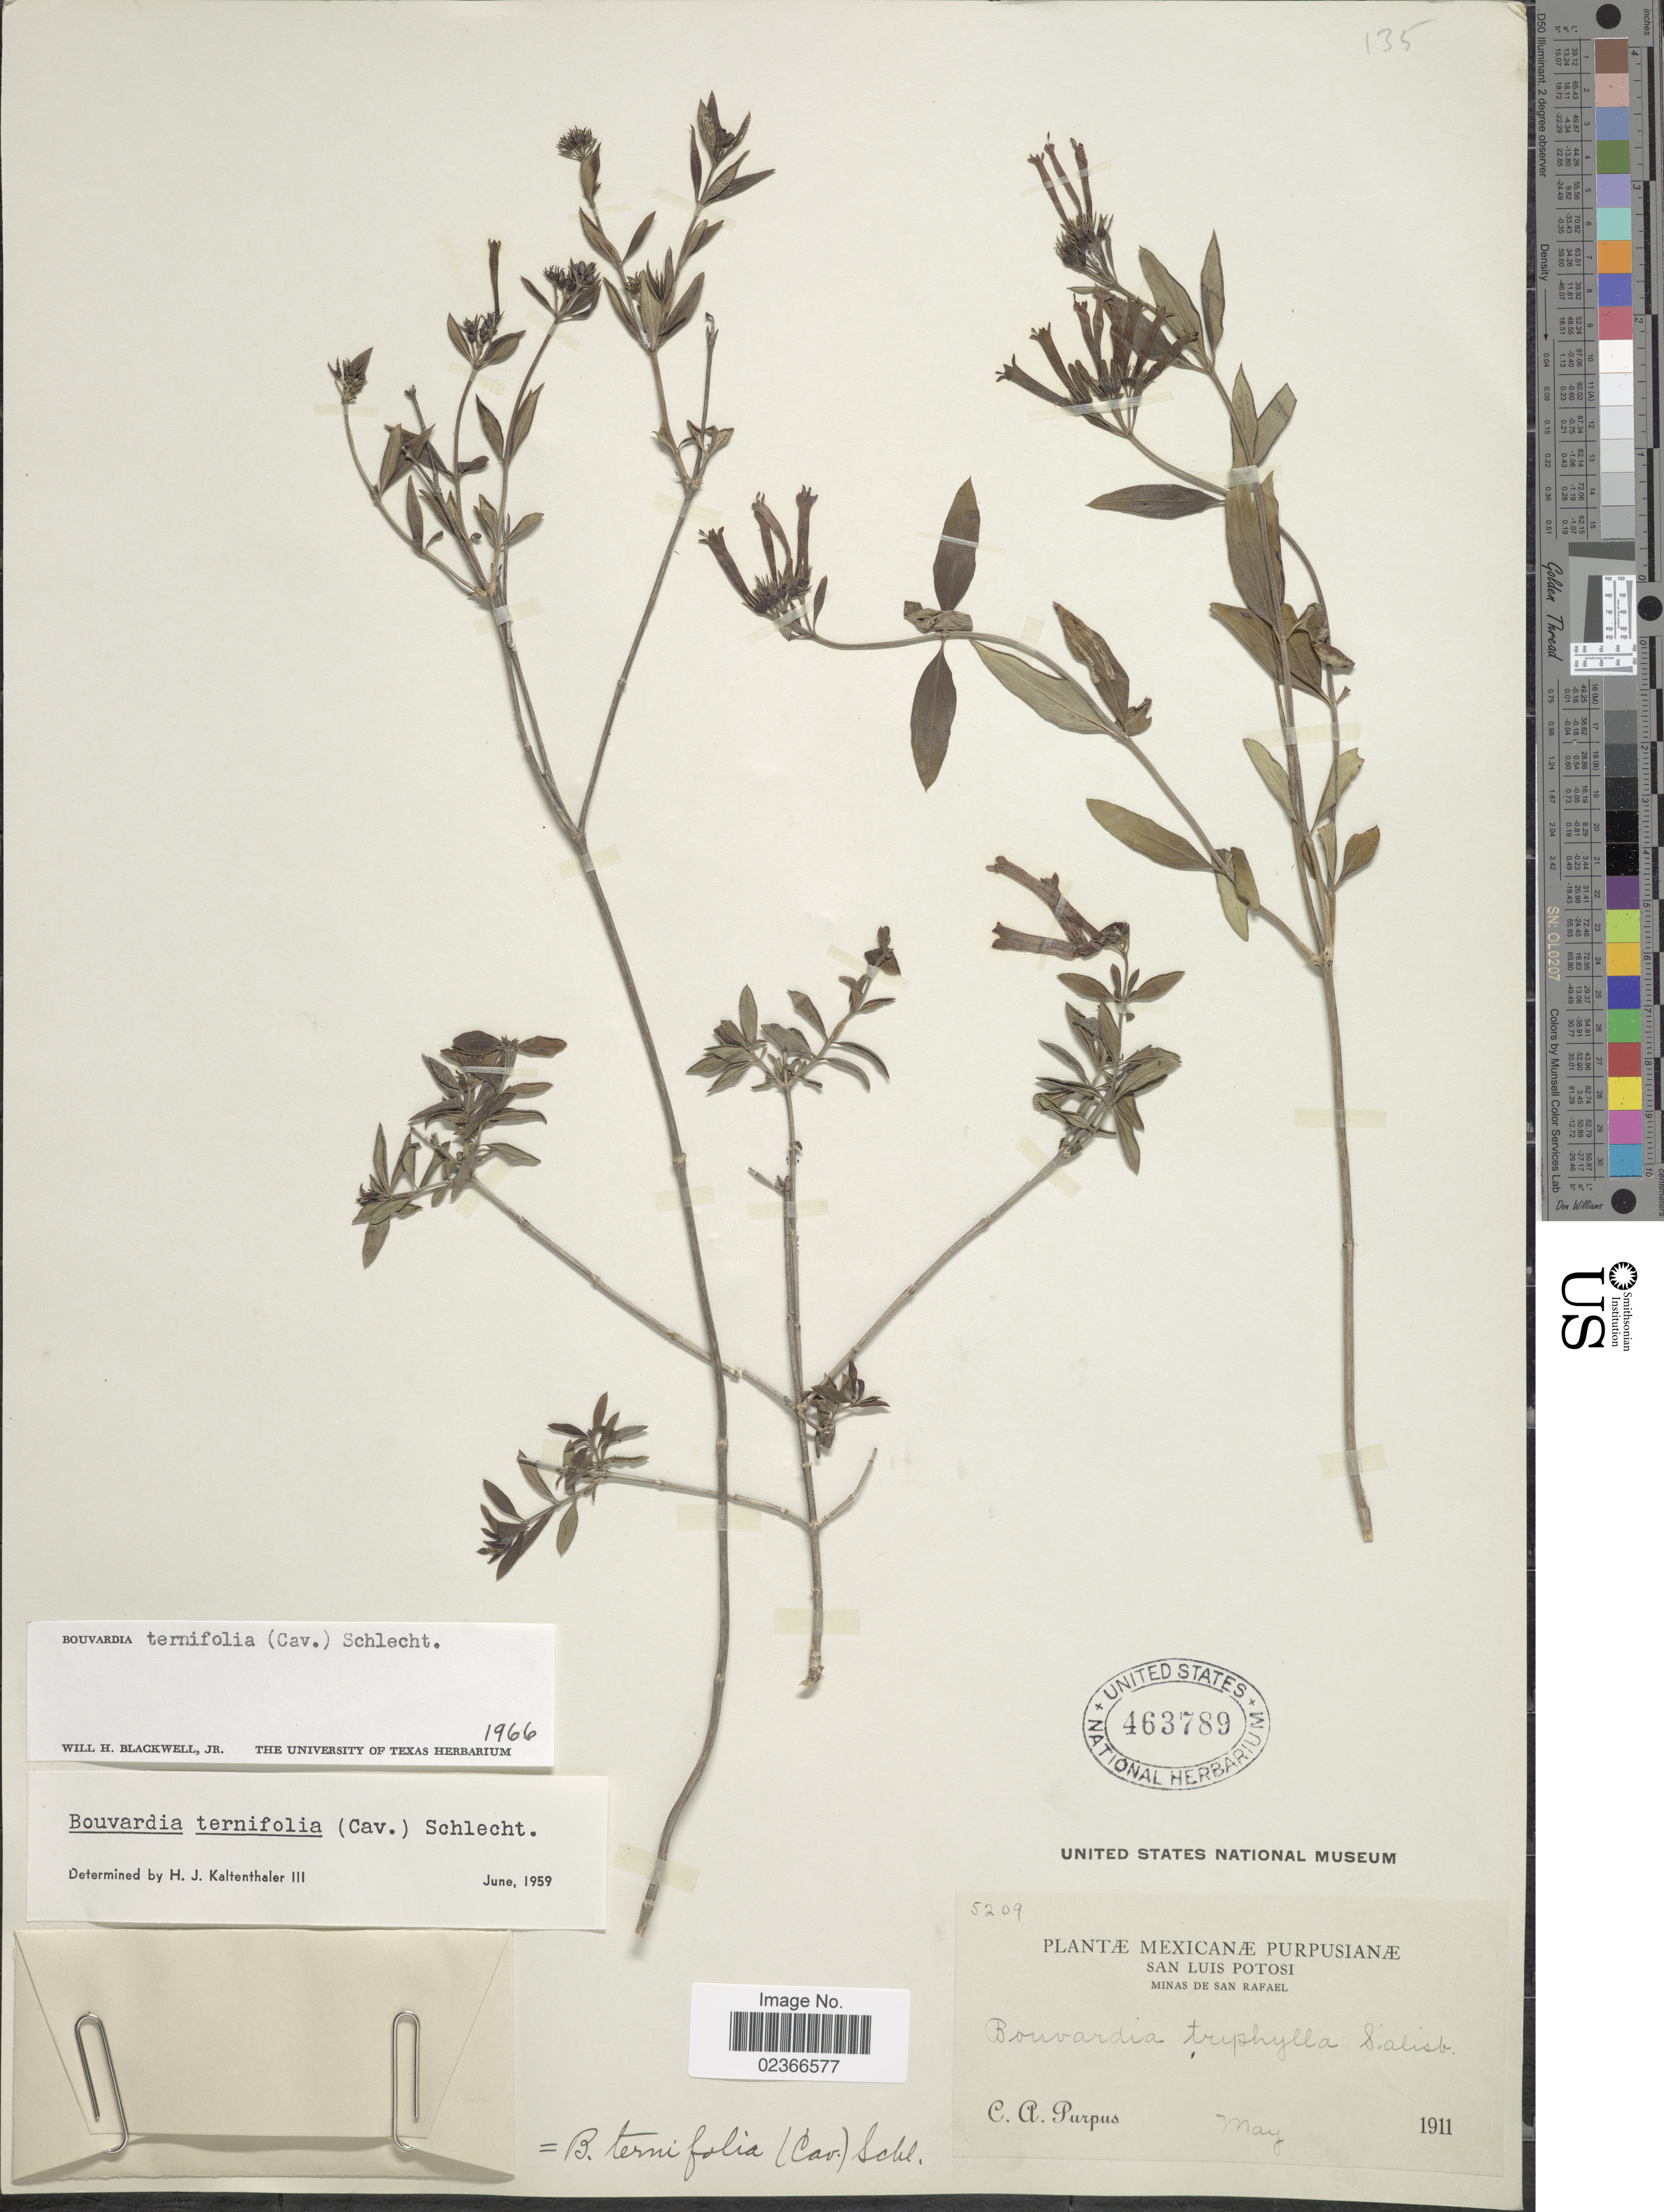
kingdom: Plantae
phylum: Tracheophyta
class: Magnoliopsida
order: Gentianales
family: Rubiaceae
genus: Bouvardia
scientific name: Bouvardia ternifolia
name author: (Cav.) Schltdl.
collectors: C. A. Purpus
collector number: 5209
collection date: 1911-05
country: Mexico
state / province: San Luis Potosí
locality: Minas de San Rafael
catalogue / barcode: US 463789